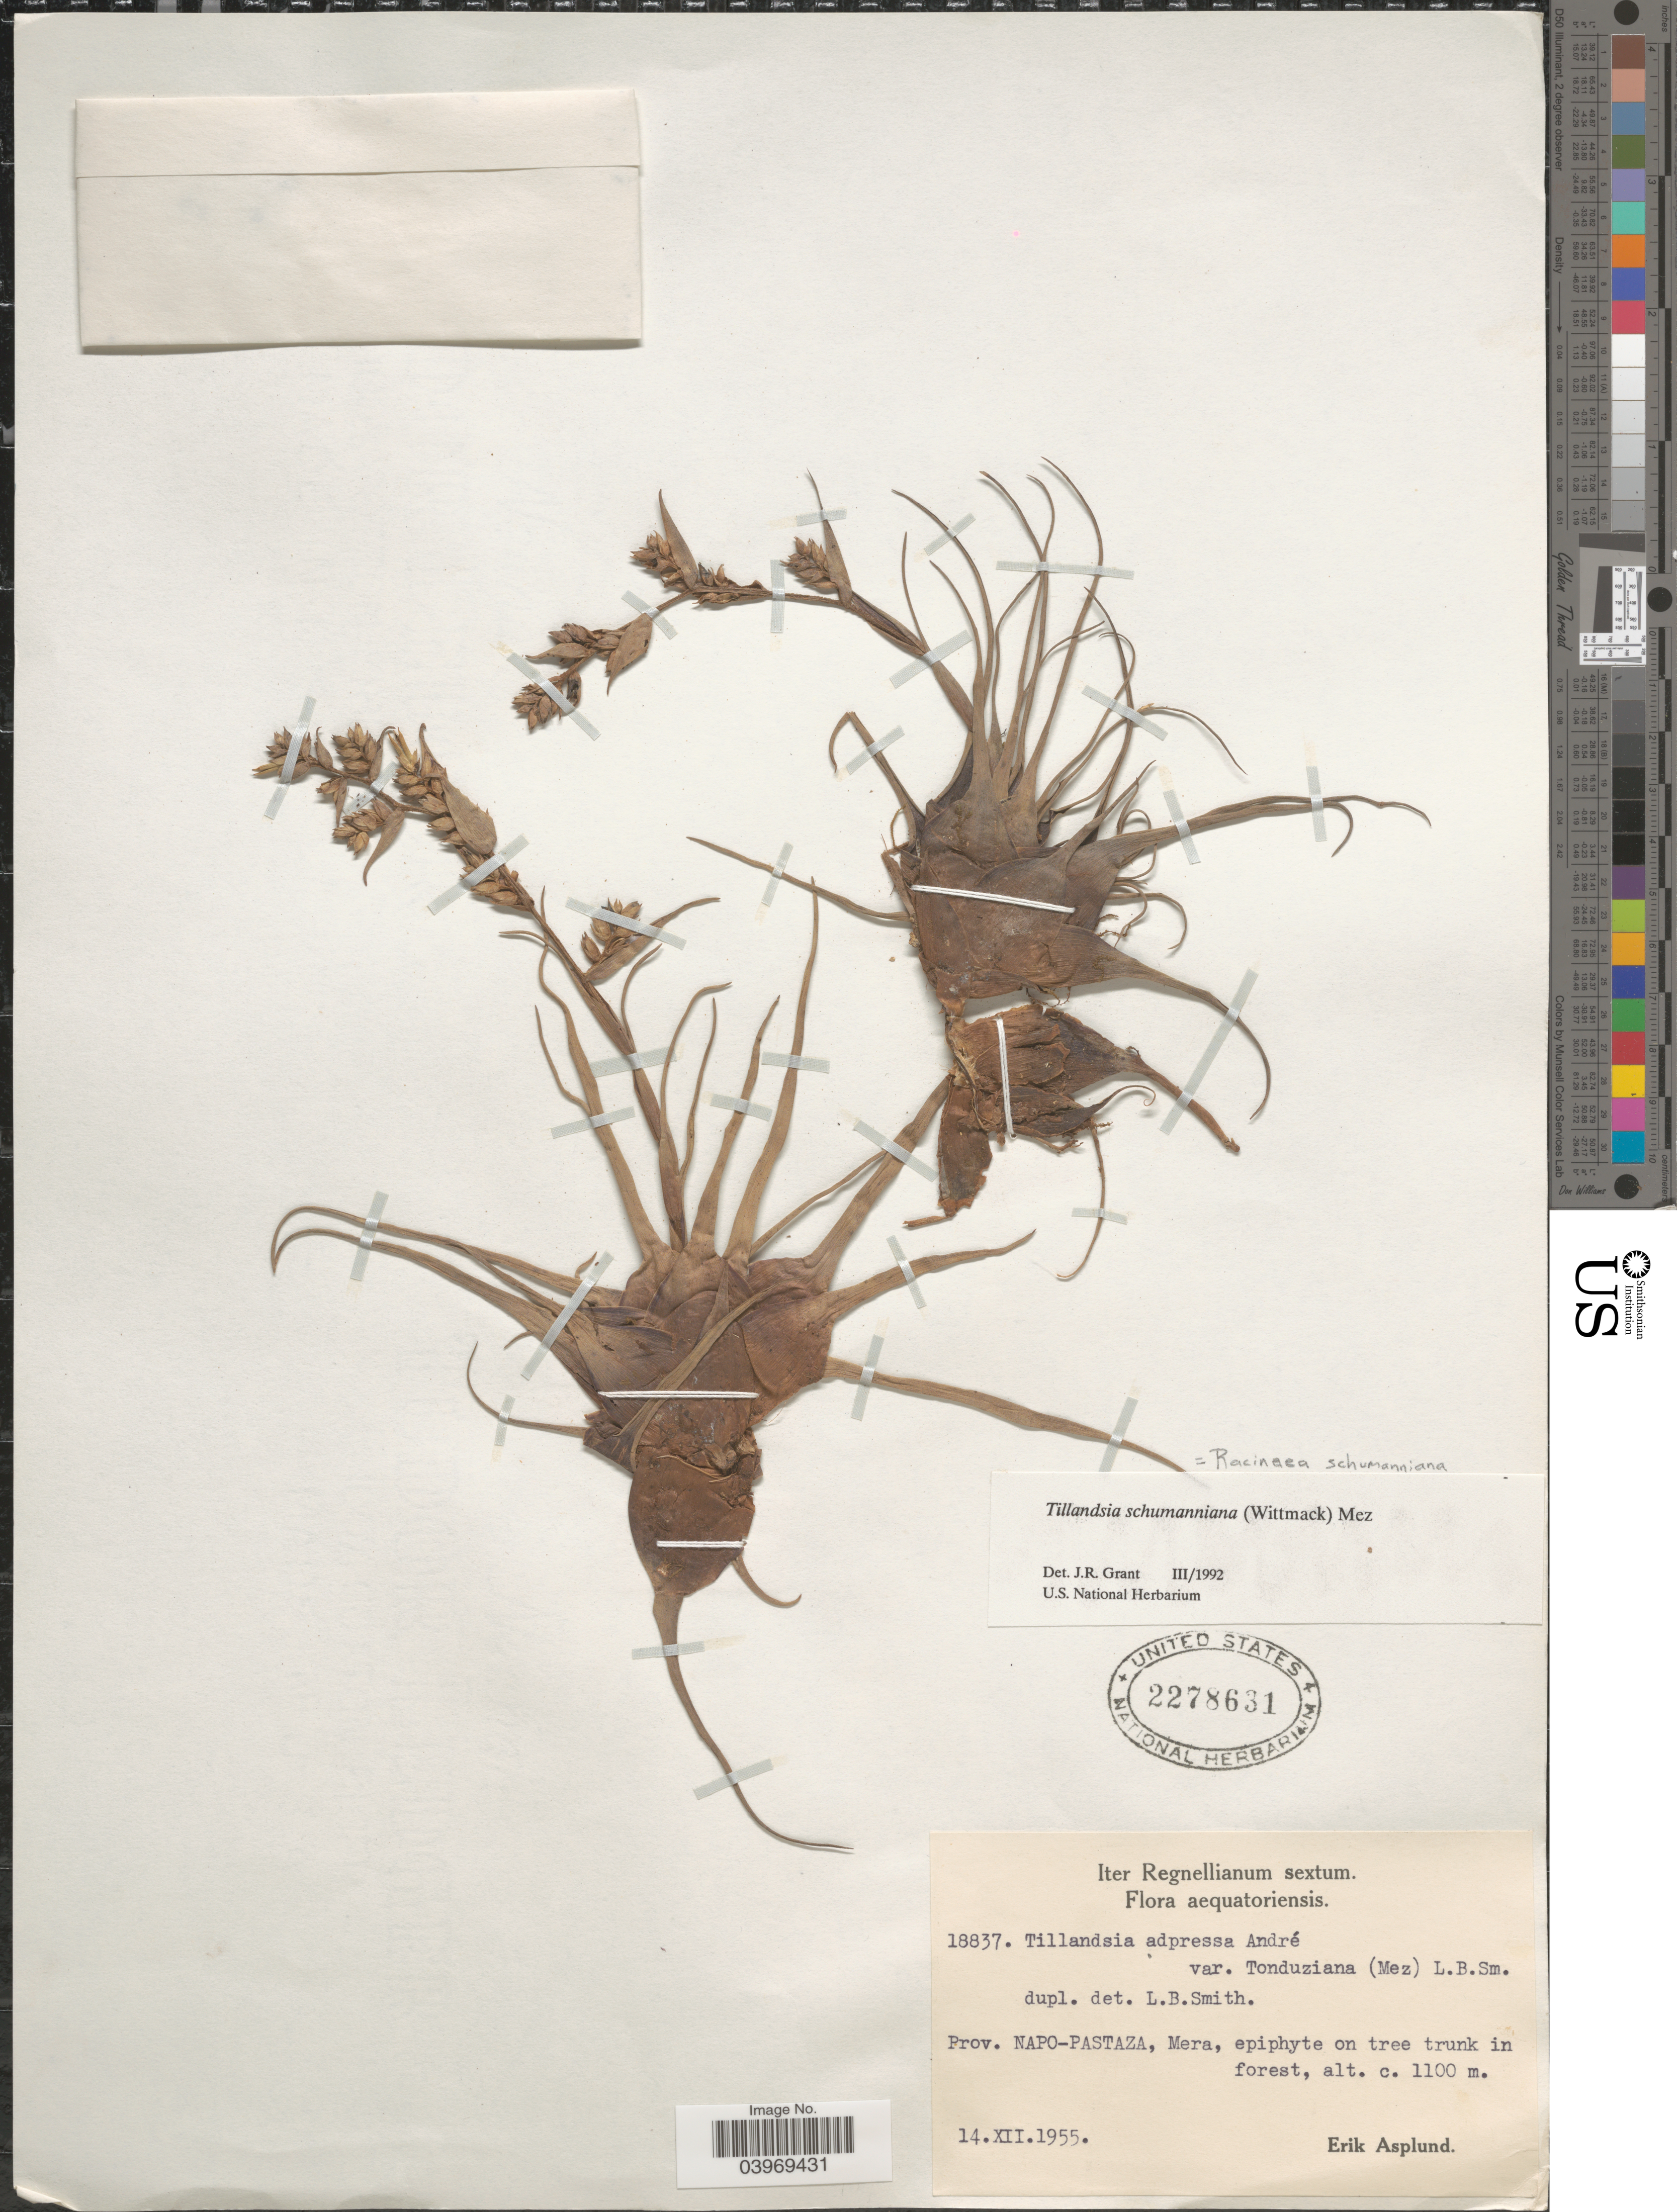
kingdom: Plantae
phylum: Tracheophyta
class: Liliopsida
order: Poales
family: Bromeliaceae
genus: Racinaea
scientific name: Racinaea schumanniana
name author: (Wittm.) J.R. Grant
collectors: E. Asplund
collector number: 18837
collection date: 1955-12-14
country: Ecuador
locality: Prov. Napo-Pastaza, Mera.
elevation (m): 1100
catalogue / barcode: US 2278631